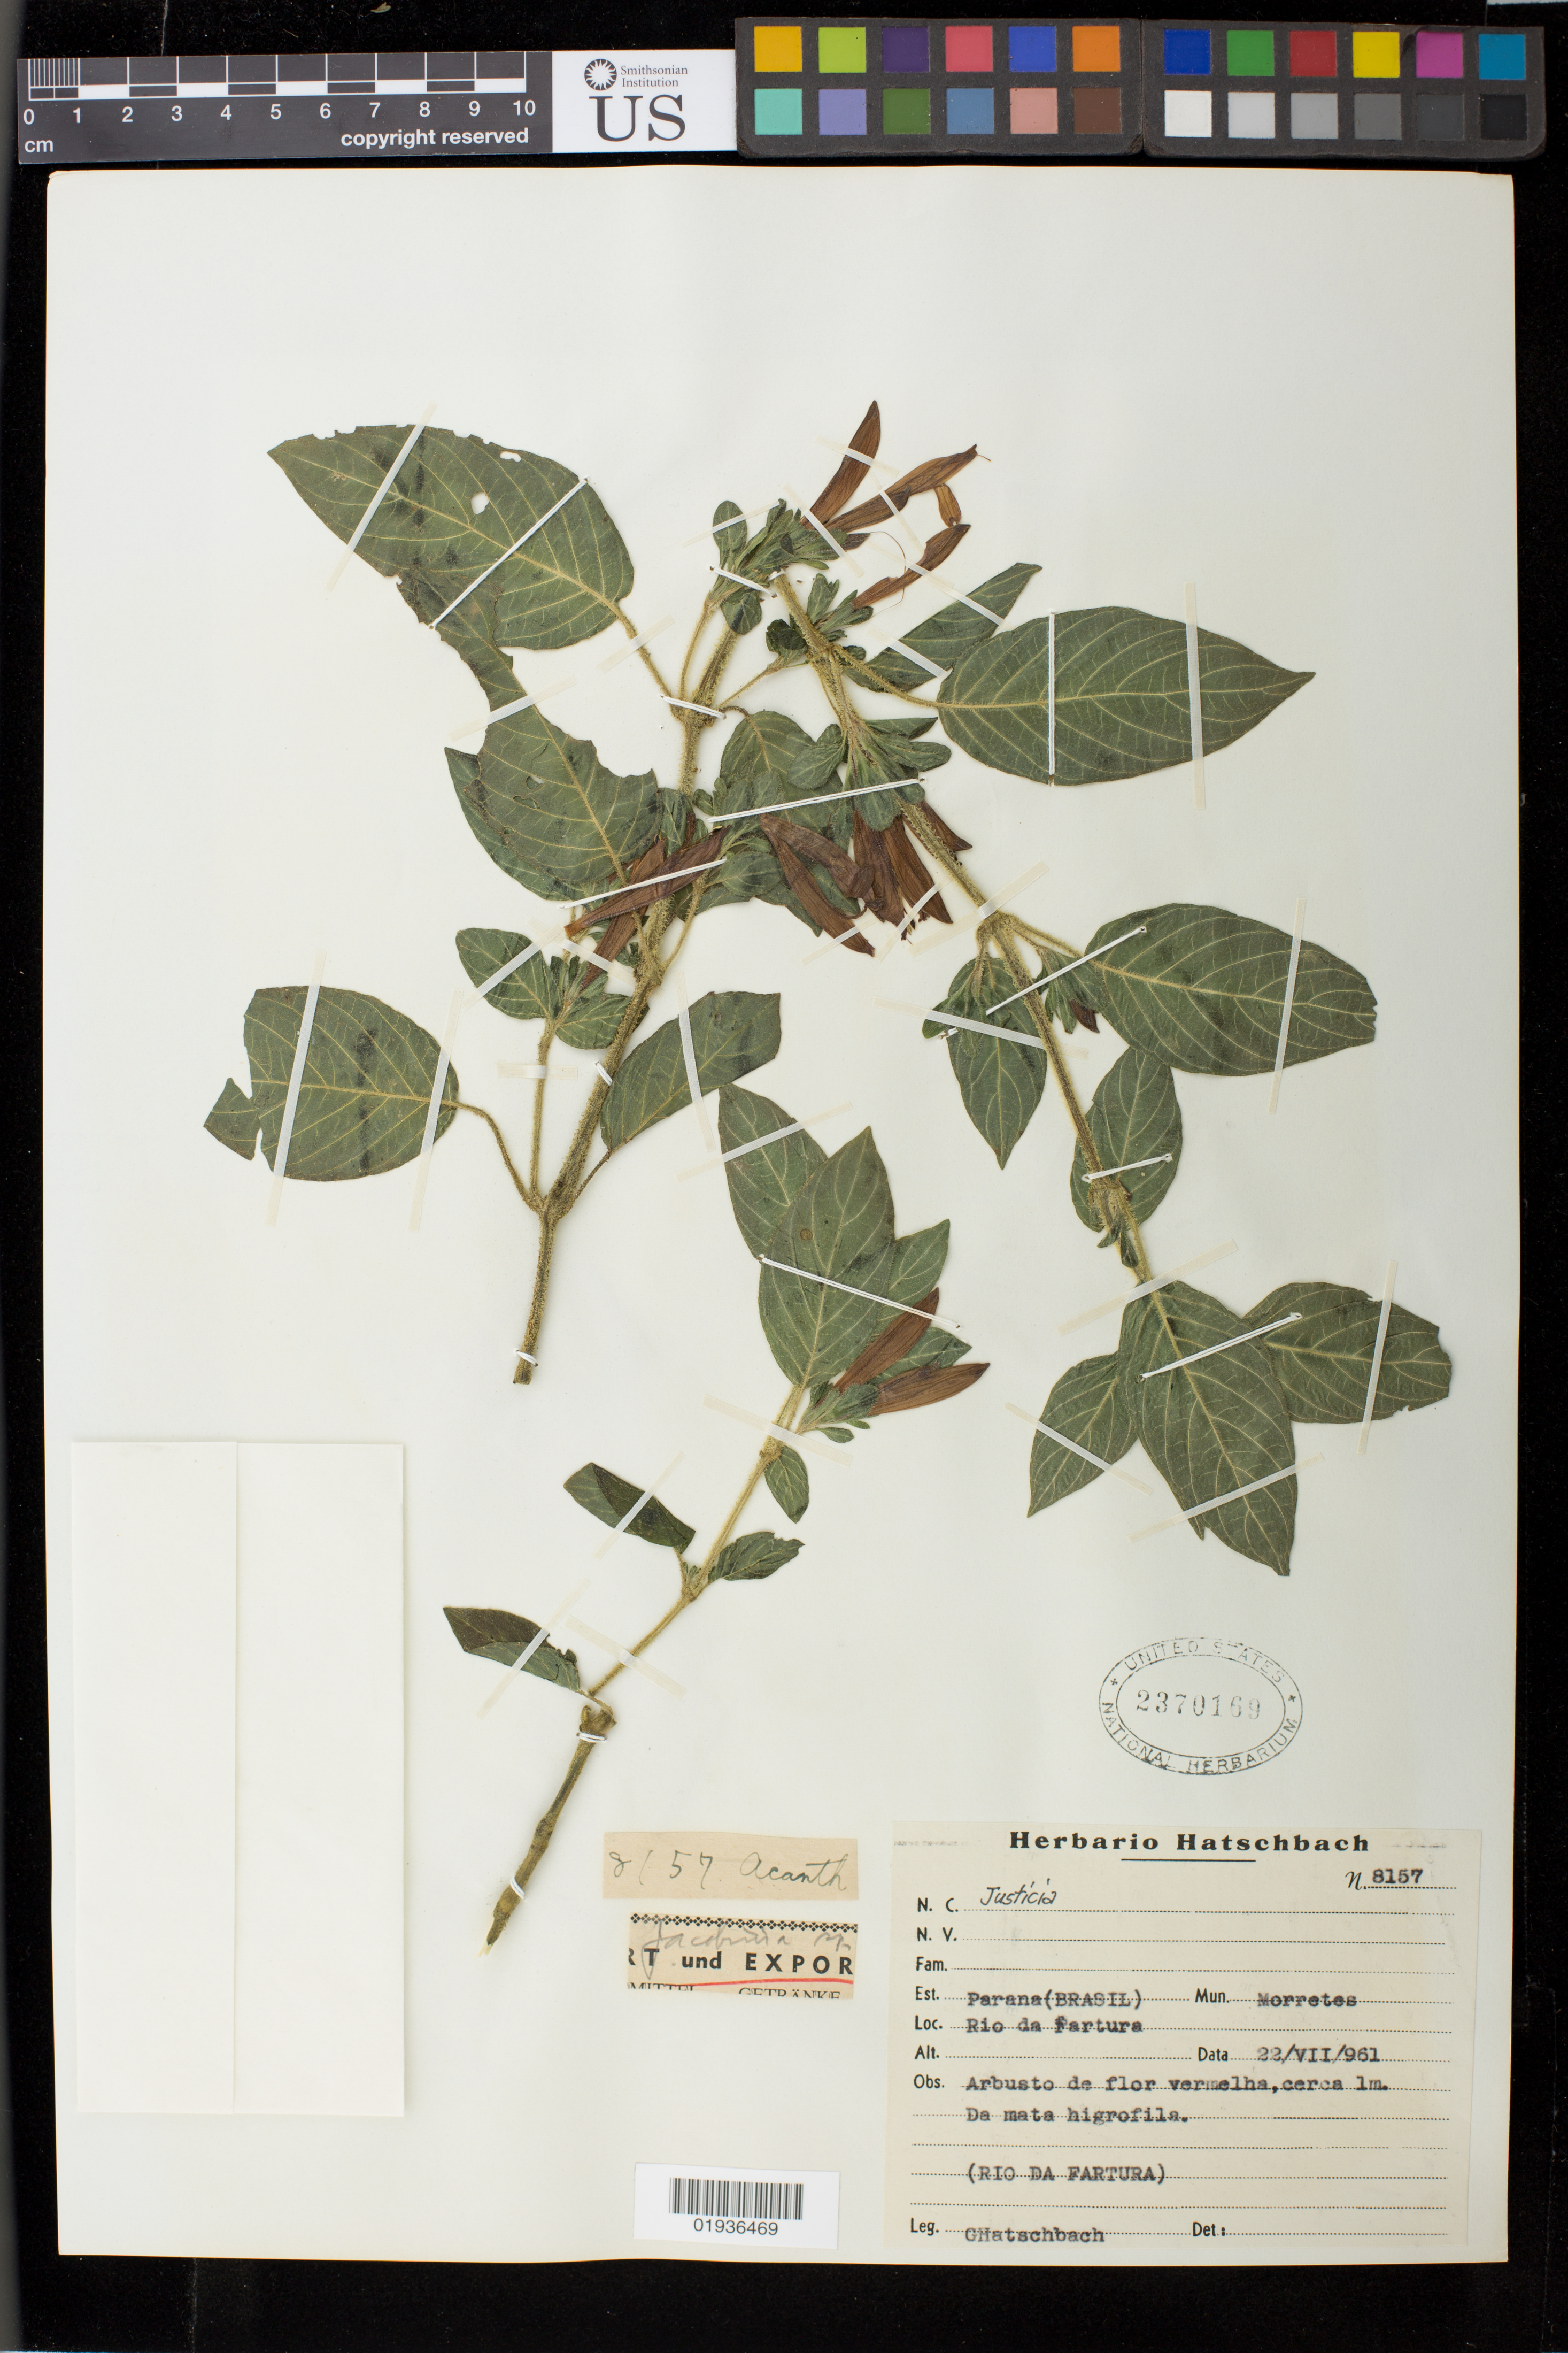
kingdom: Plantae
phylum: Tracheophyta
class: Magnoliopsida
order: Lamiales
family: Acanthaceae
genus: Justicia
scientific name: Justicia sp.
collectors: G. Hatschbach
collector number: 8157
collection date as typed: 22 Jul 1961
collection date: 1961-07-22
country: Brazil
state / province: Paraná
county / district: Morretes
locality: Rio de fartura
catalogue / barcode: US 2370169